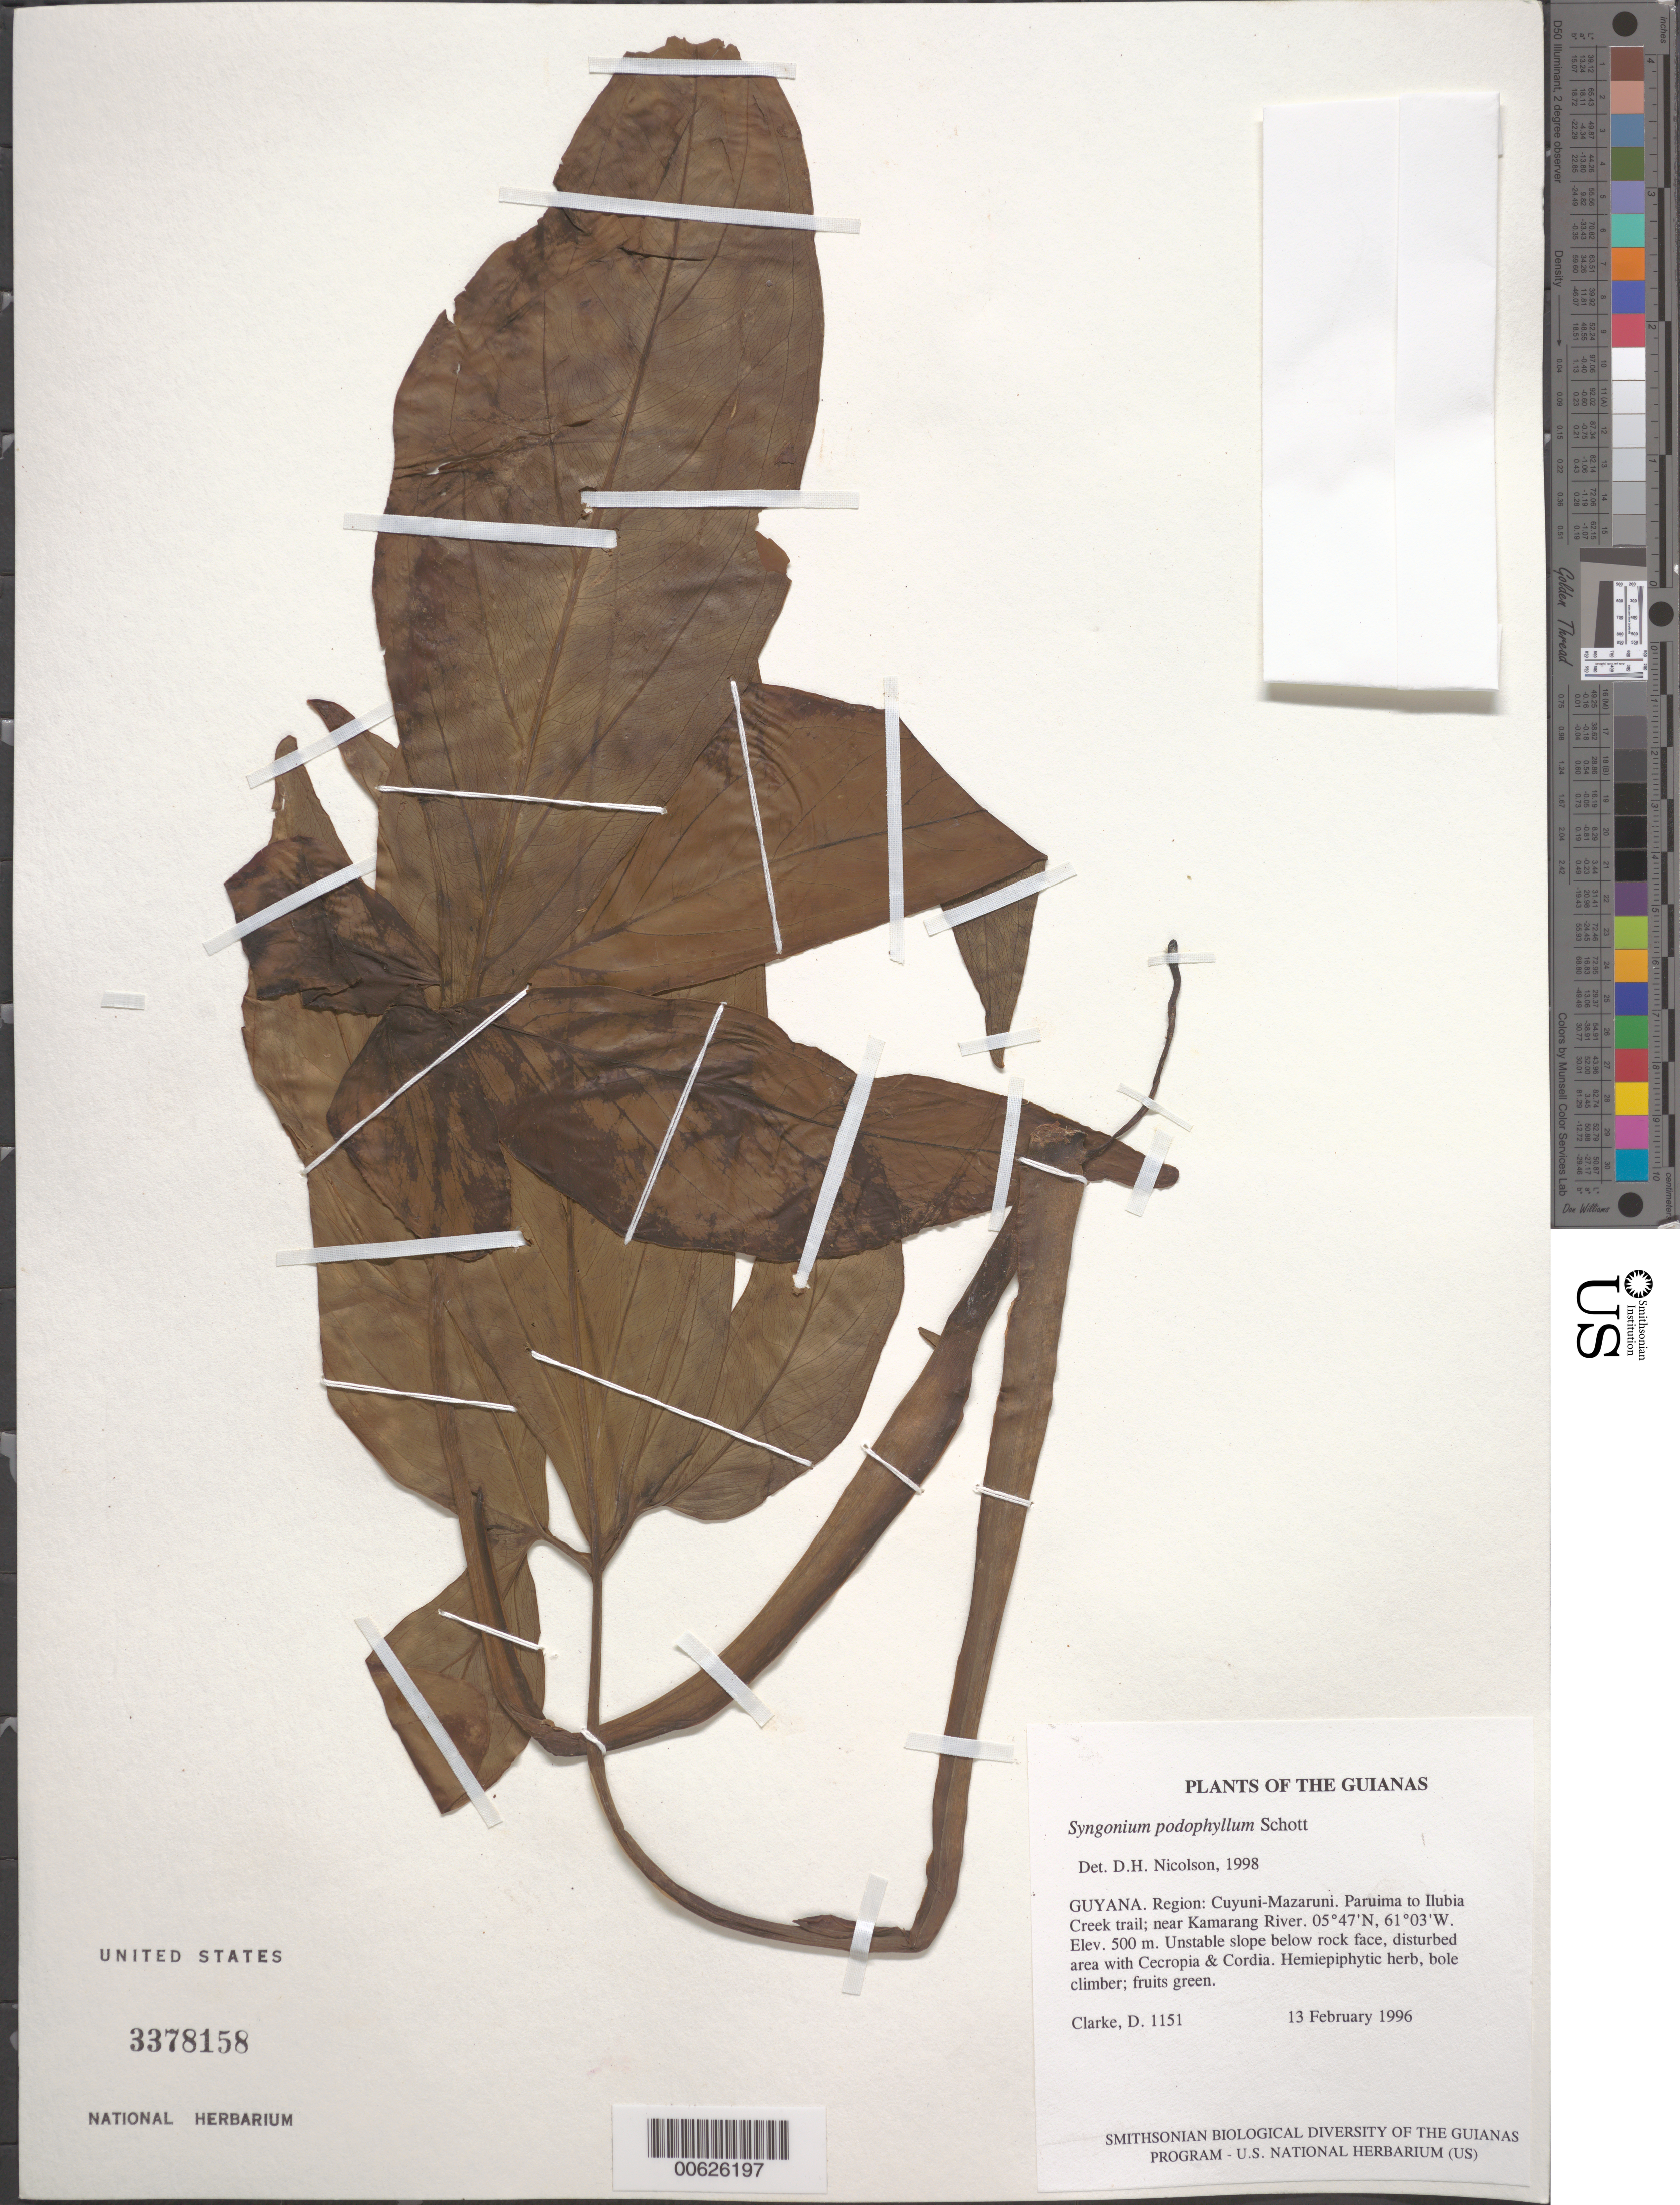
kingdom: Plantae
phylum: Tracheophyta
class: Liliopsida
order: Alismatales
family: Araceae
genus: Syngonium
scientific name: Syngonium podophyllum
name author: Schott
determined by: Nicolson, Dan H.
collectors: H. D. Clarke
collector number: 1151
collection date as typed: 13 February 1996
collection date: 1996-02-13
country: Guyana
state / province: Cuyuni-Mazaruni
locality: Paruima to Ilubia Creek trail; near Kamarang River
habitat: Unstable slope below rock face, disturbed area with Cecropia & Cordia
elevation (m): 500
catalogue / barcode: US 3378158